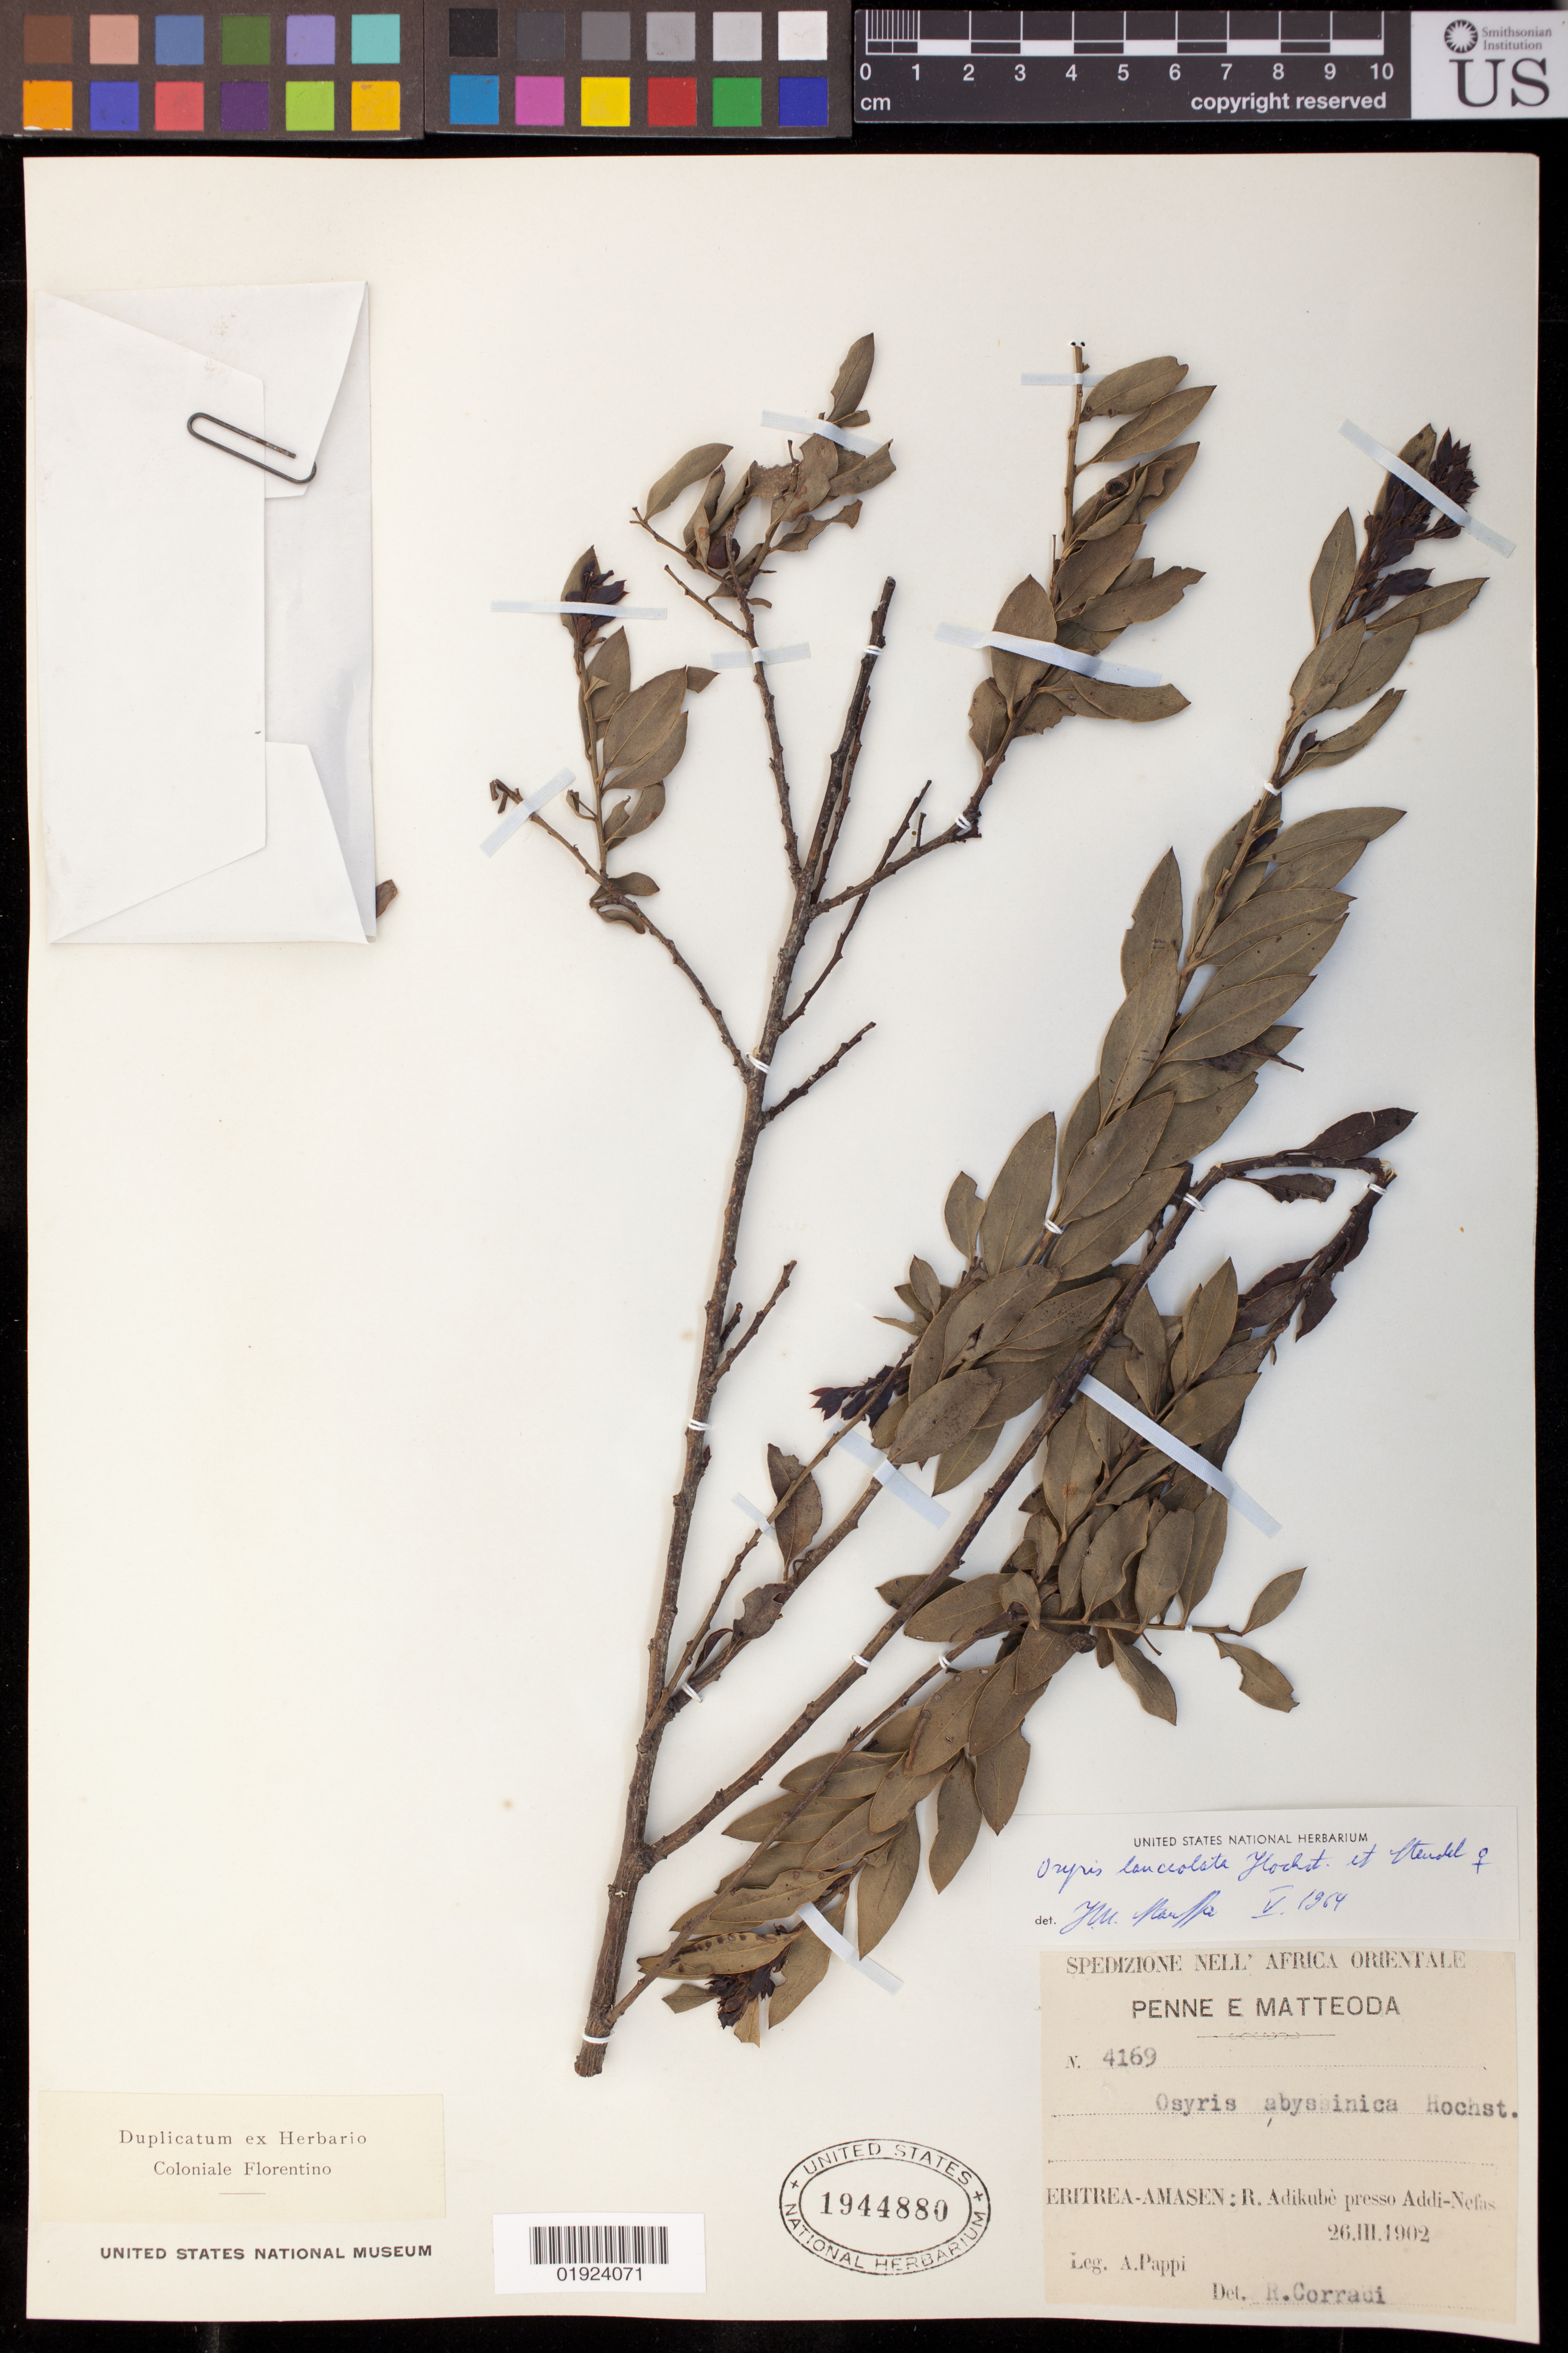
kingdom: Plantae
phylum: Tracheophyta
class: Magnoliopsida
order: Santalales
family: Santalaceae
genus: Osyris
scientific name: Osyris quadripartita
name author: Salzm. ex Decne.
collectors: A. Pappi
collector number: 4169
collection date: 1902-03-26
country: Eritrea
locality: Amasen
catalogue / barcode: US 1944880